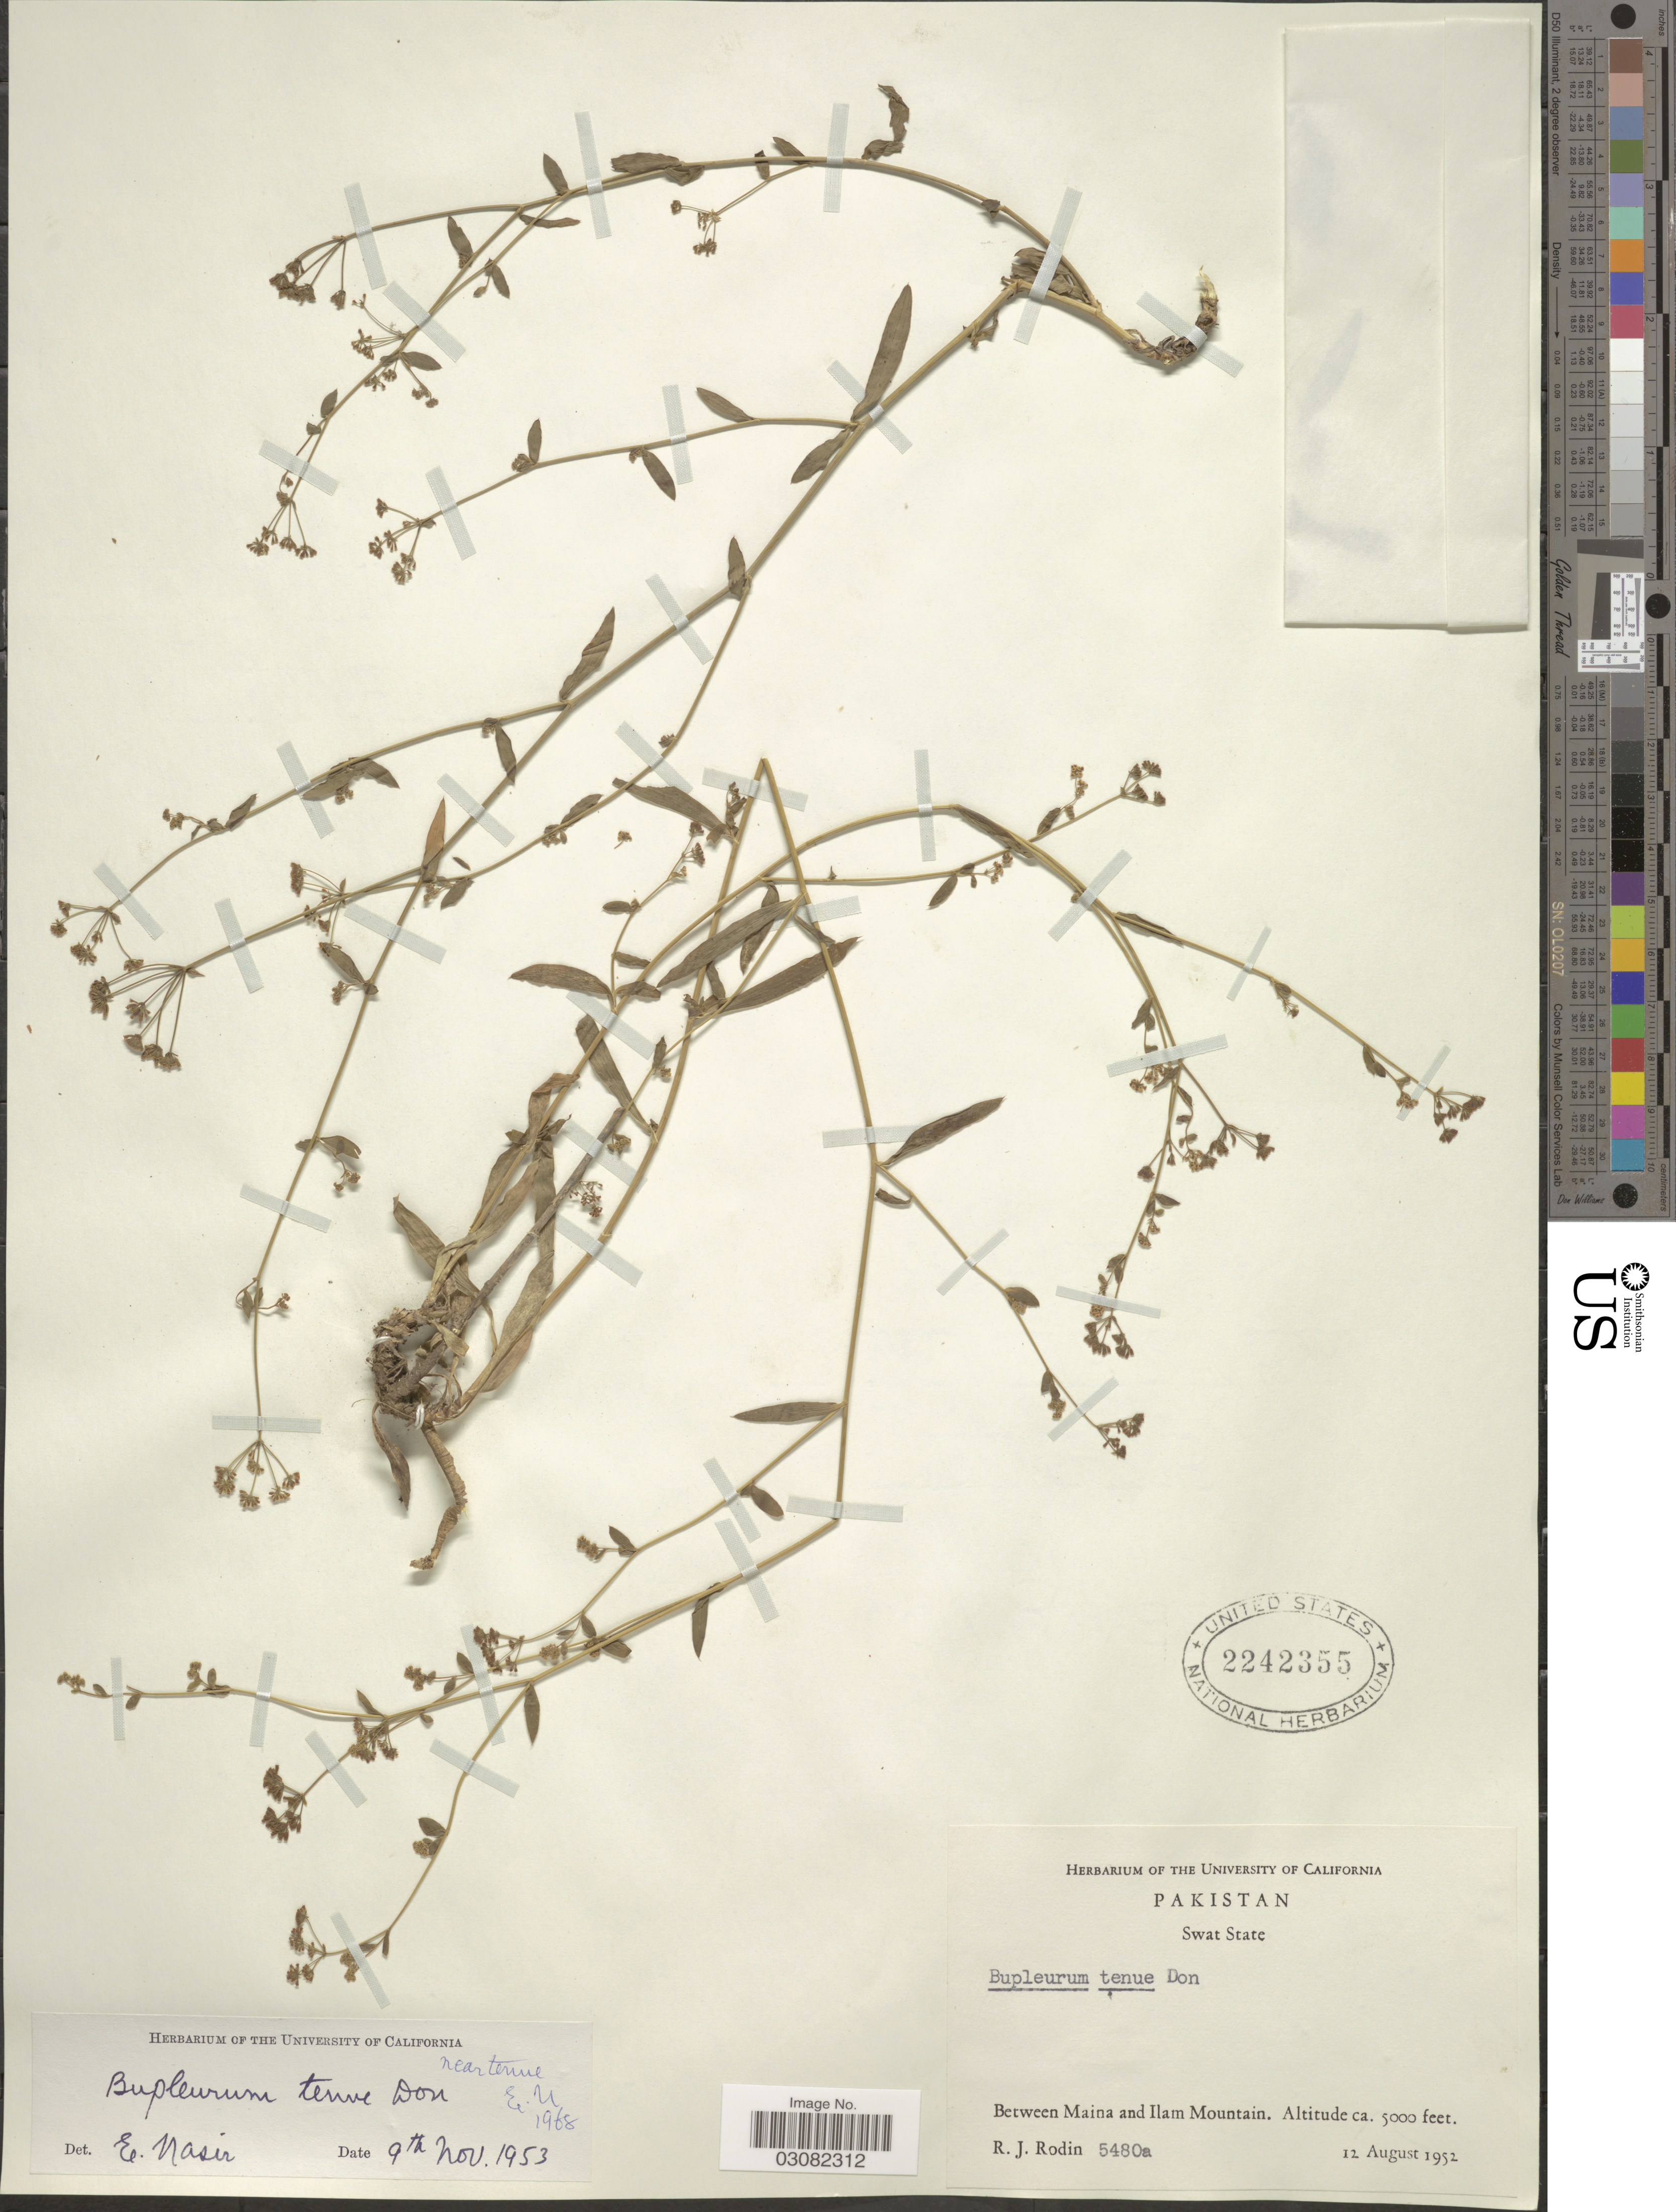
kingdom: Plantae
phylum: Tracheophyta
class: Magnoliopsida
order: Apiales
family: Apiaceae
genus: Bupleurum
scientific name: Bupleurum tenue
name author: Buch.-Ham. ex D. Don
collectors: R. J. Rodin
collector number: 5480a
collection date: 1952-08-12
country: Pakistan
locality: Swat State. Between Maina and Ilam Mountain.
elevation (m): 1524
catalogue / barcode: US 2242355